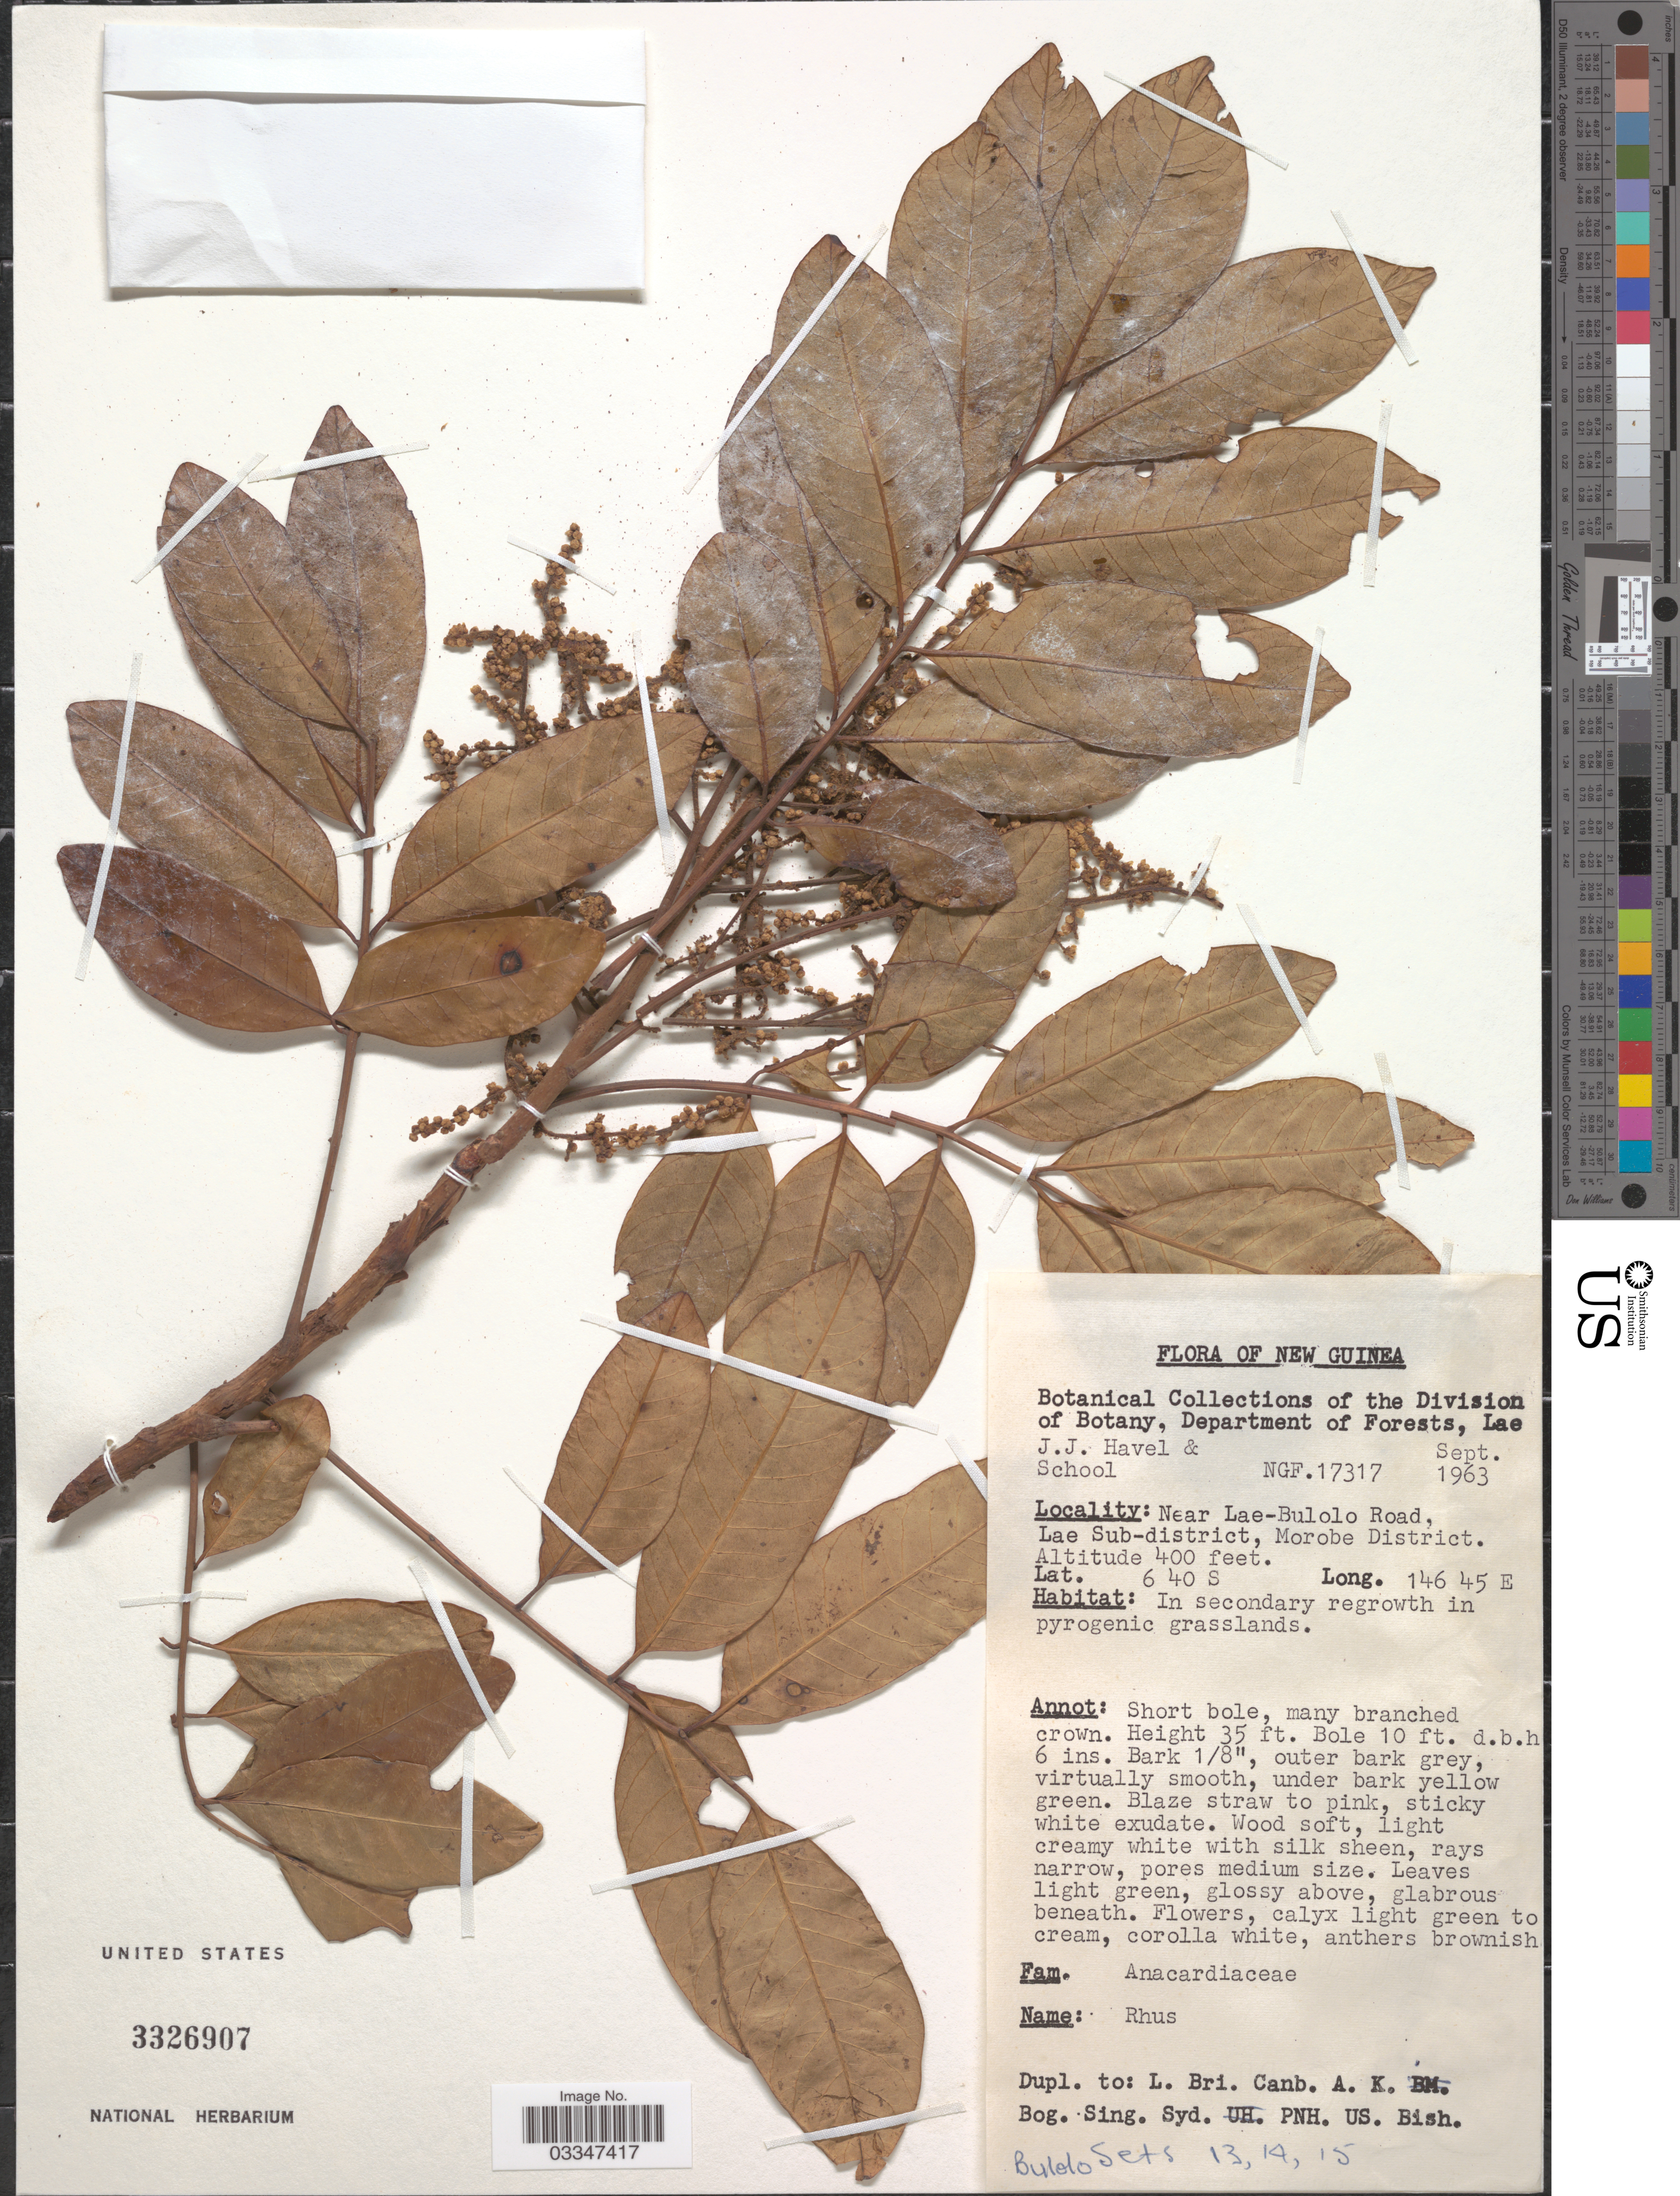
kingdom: Plantae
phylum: Tracheophyta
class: Magnoliopsida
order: Sapindales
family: Anacardiaceae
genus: Rhus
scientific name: Rhus sp.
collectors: J. Havel & School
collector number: NGF.17317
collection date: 1963-09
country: Papua New Guinea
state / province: Morobe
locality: New Guinea. Near Lae-Bulolo Road, Lae Sub-district, Morobe District.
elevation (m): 122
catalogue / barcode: US 3326907